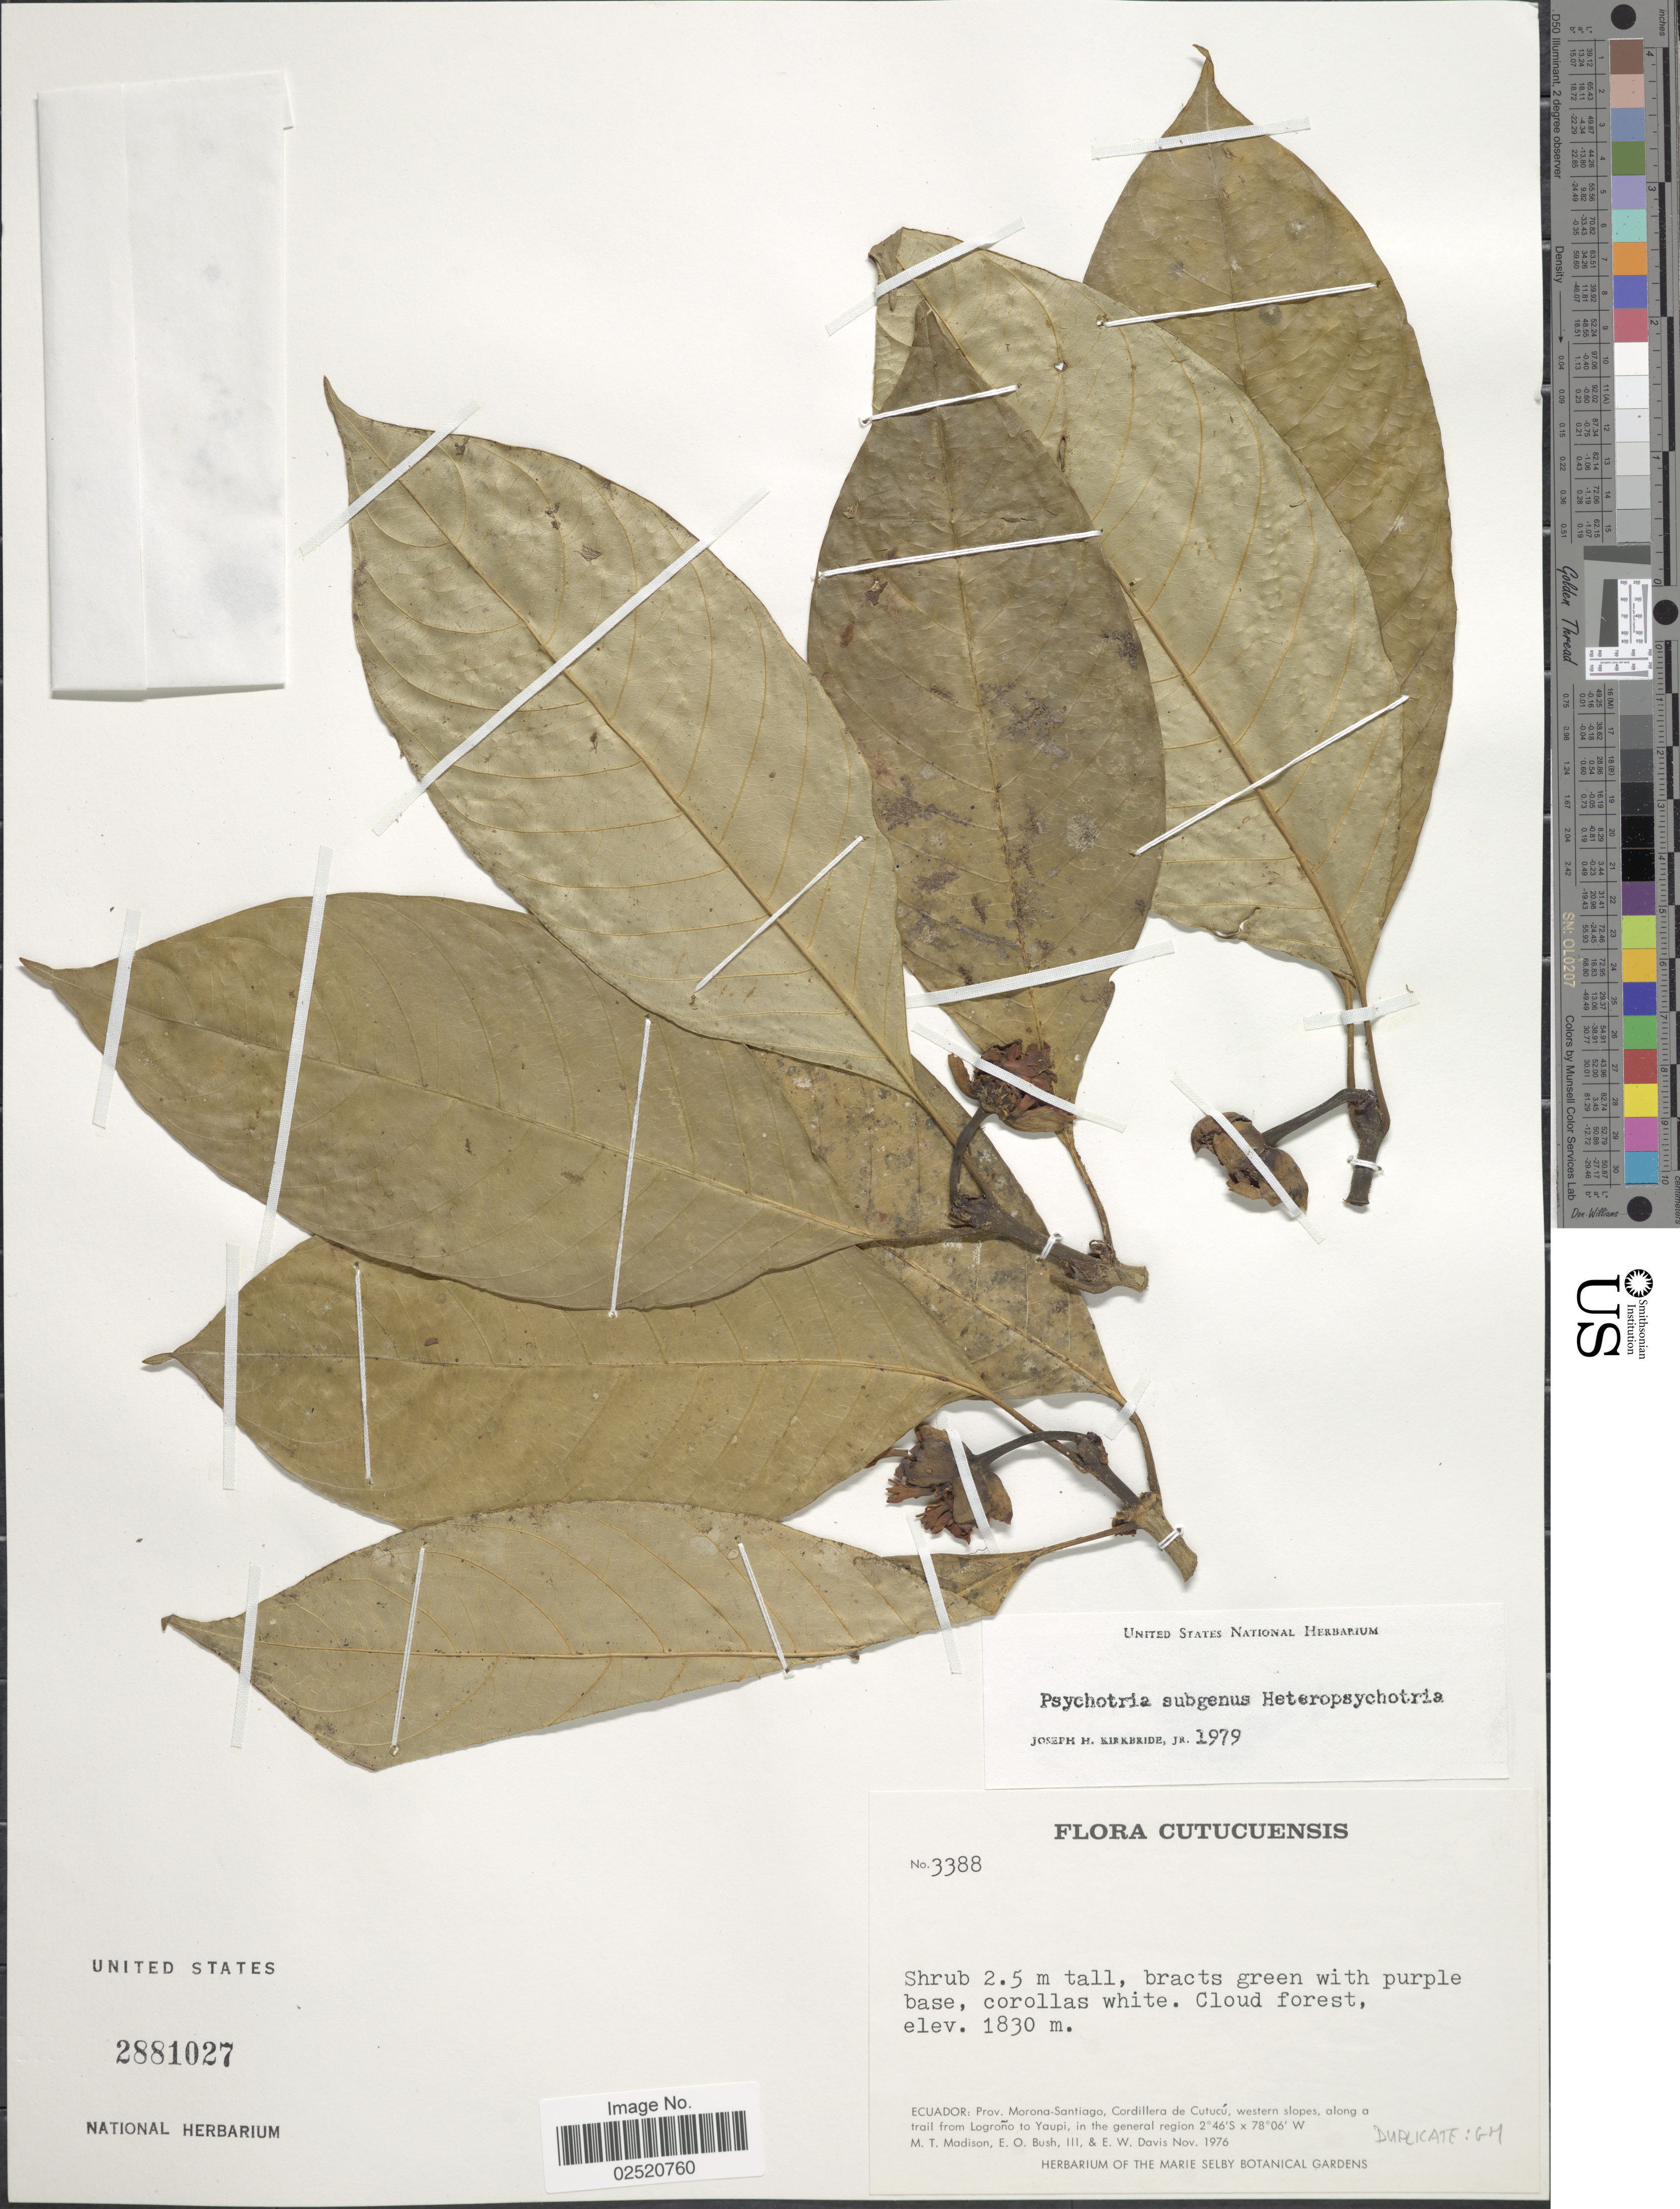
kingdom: Plantae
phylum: Tracheophyta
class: Magnoliopsida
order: Gentianales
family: Rubiaceae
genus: Psychotria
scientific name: Psychotria sp.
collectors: M. T. Madison, E. O. Bush & E. W. Davis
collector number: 3388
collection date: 1976-11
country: Ecuador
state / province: Morona-Santiago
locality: Cutucuensis. Cordillera de Cutucú, western slopes along a trail from Lograño to Yaupi, in the general region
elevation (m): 1830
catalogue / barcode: US 2881027